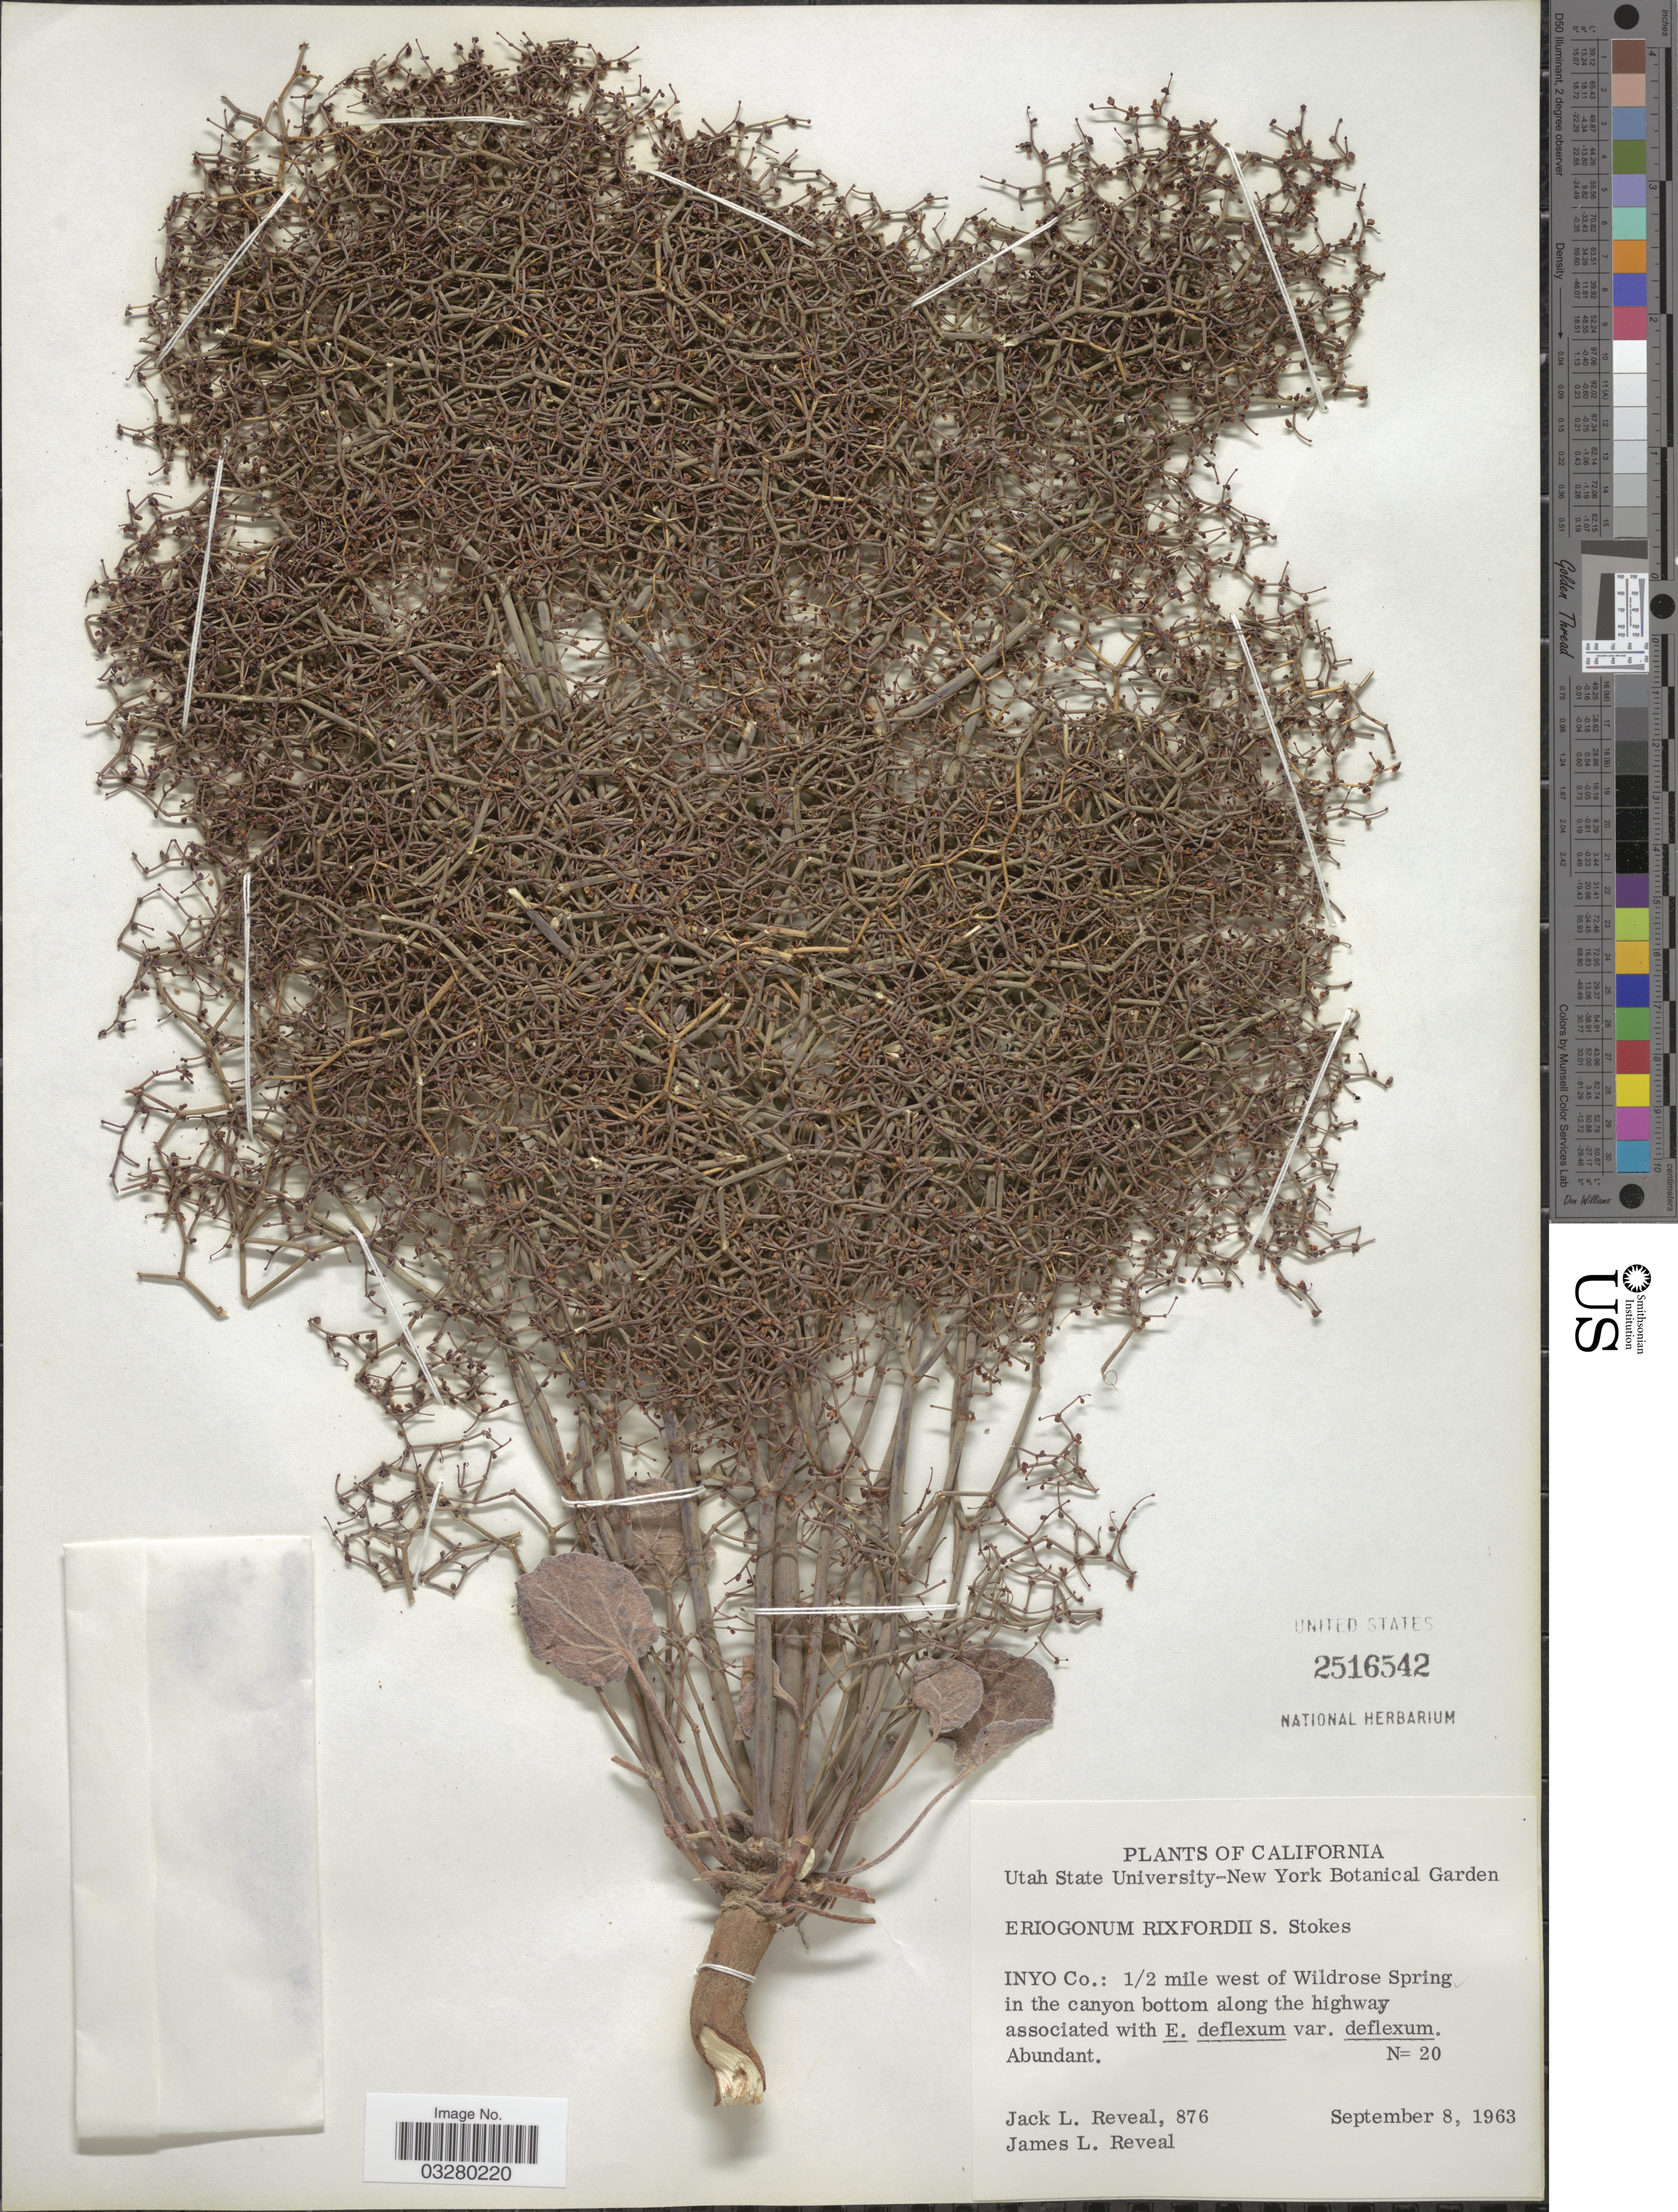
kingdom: Plantae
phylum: Tracheophyta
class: Magnoliopsida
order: Caryophyllales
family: Polygonaceae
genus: Eriogonum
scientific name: Eriogonum rixfordii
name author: S. Stokes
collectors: J. L. Reveal & J. L. Reveal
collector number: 876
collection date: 1963-09-08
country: United States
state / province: California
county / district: Inyo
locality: Inyo Co.: ½ mile west of Wildrose Spring in the canyon bottom along the highway.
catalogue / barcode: US 2516542